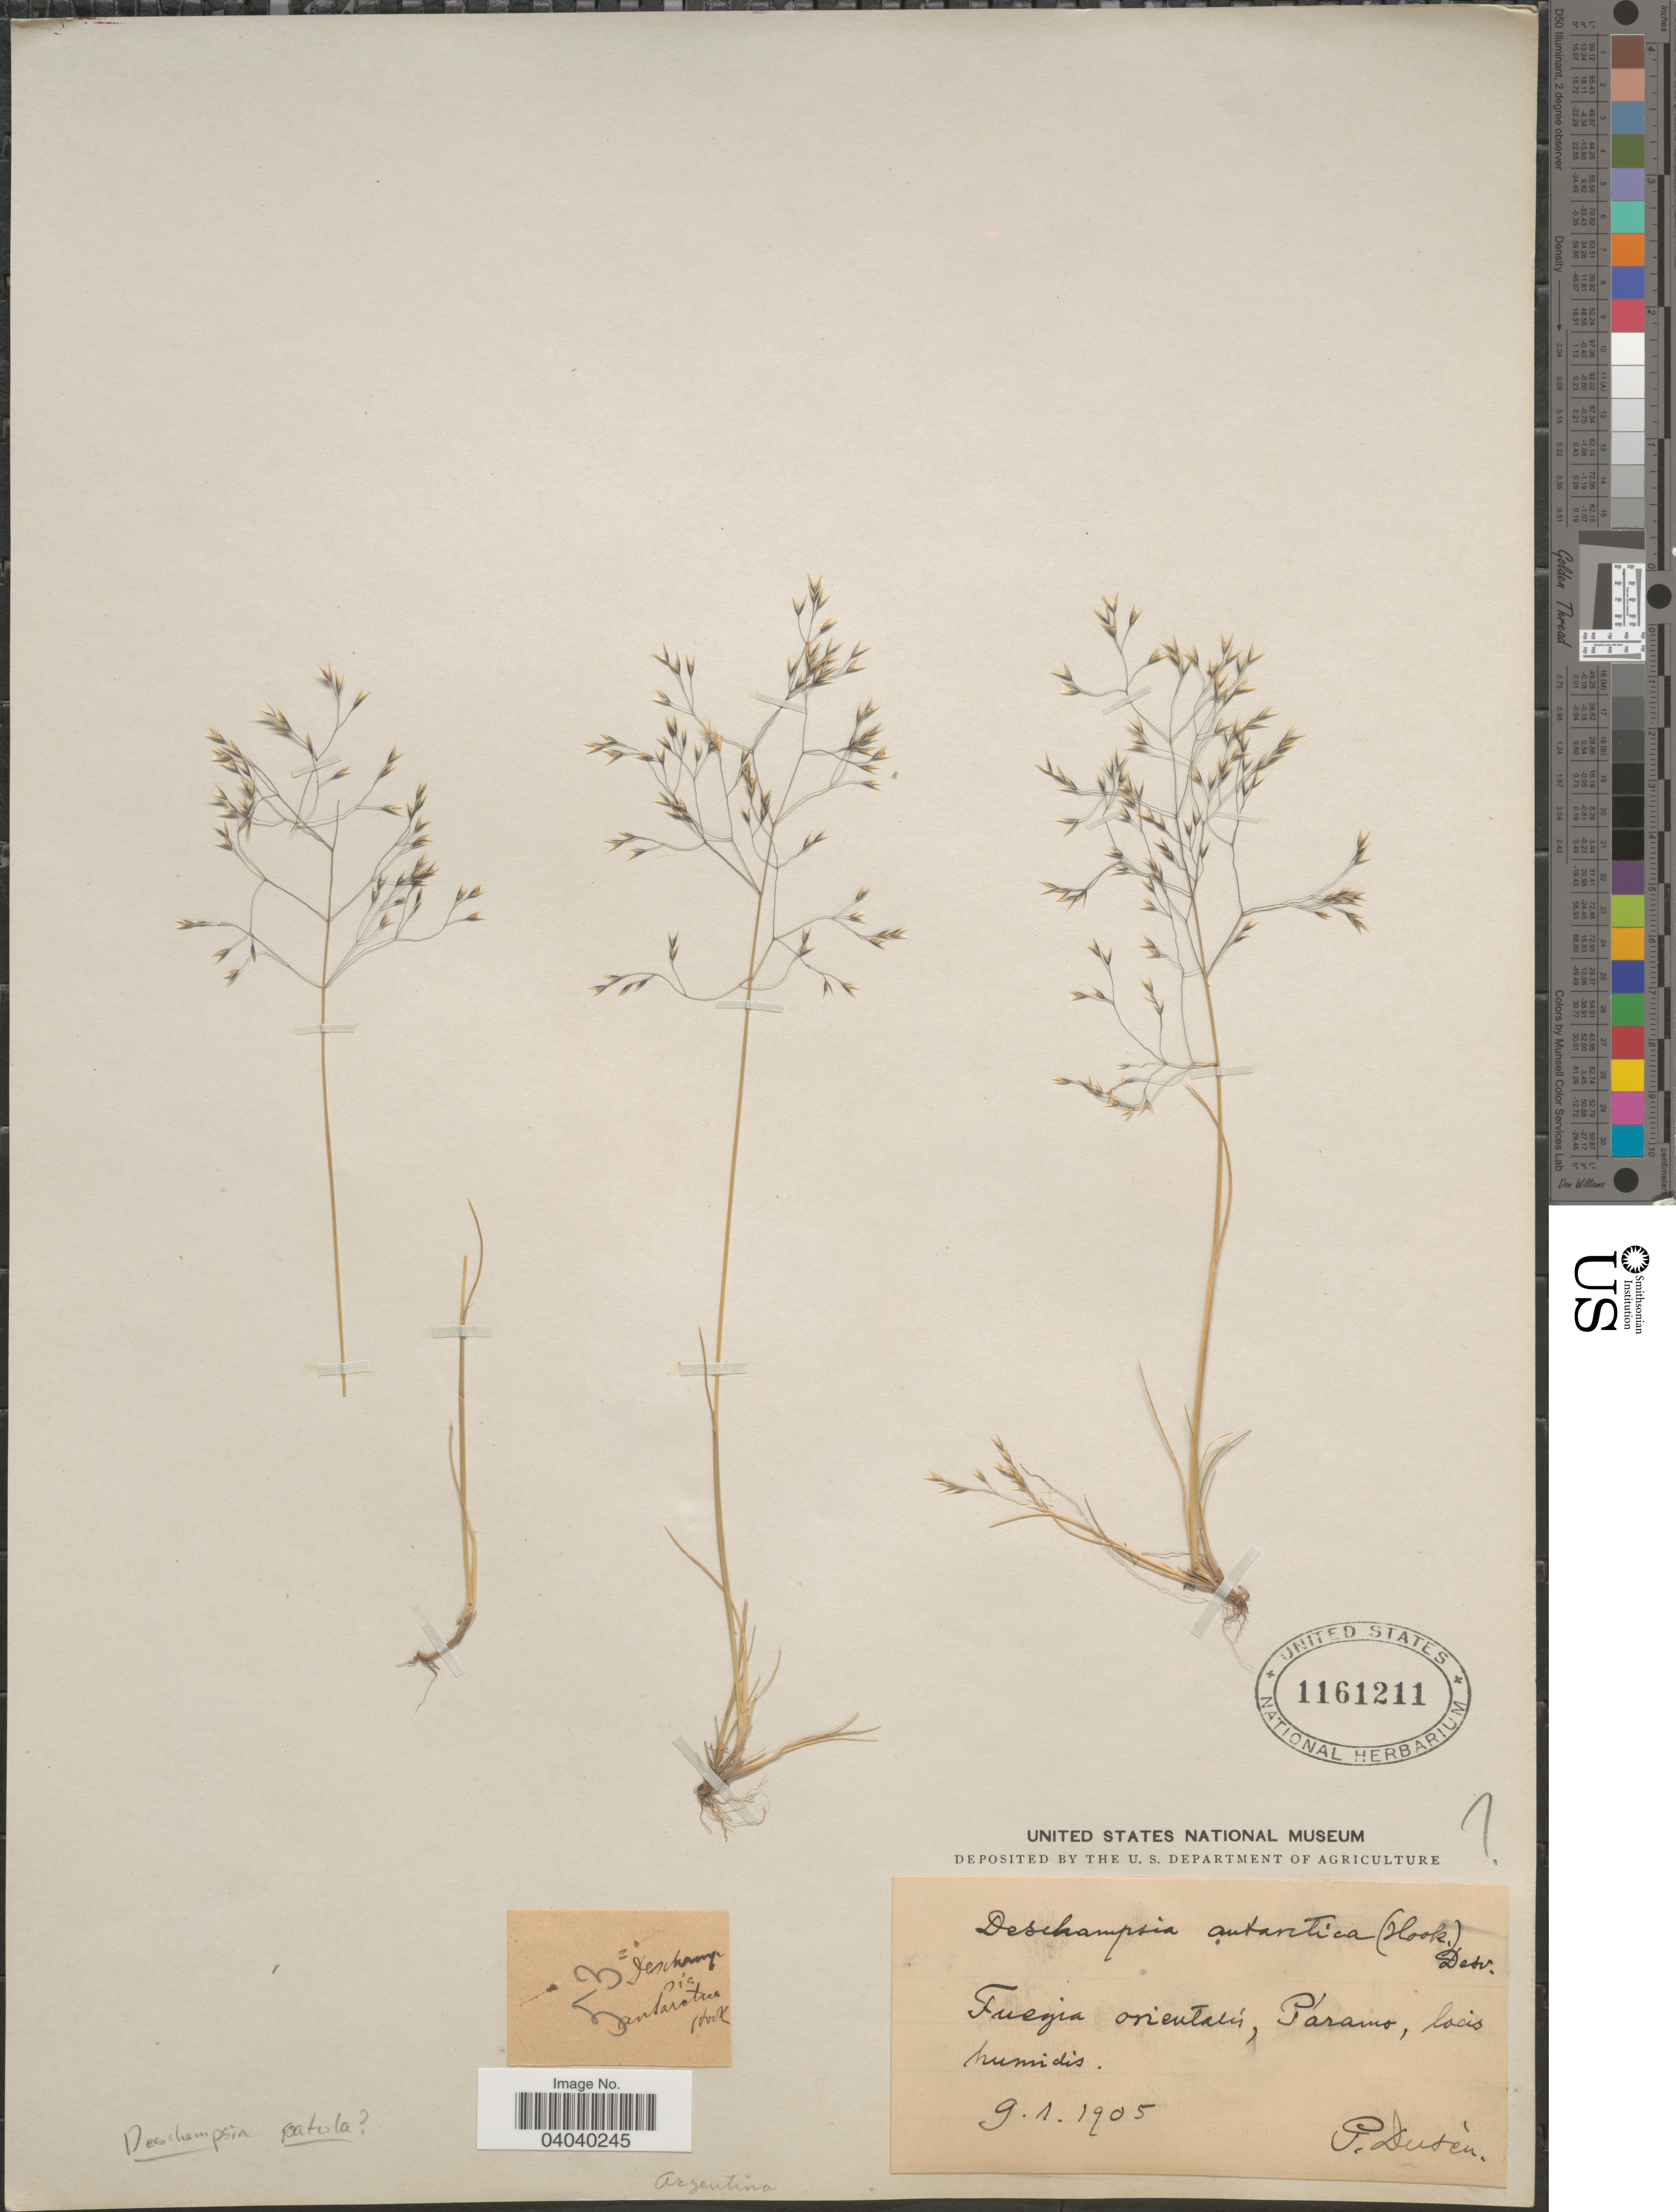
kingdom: Plantae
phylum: Tracheophyta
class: Liliopsida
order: Poales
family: Poaceae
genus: Deschampsia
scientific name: Deschampsia sp.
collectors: P. Dusén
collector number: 53?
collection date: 1905-01-09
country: Argentina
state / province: Tierra del Fuego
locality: Fuegia orientalis, Páramo, locis humidis.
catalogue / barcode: US 1161211